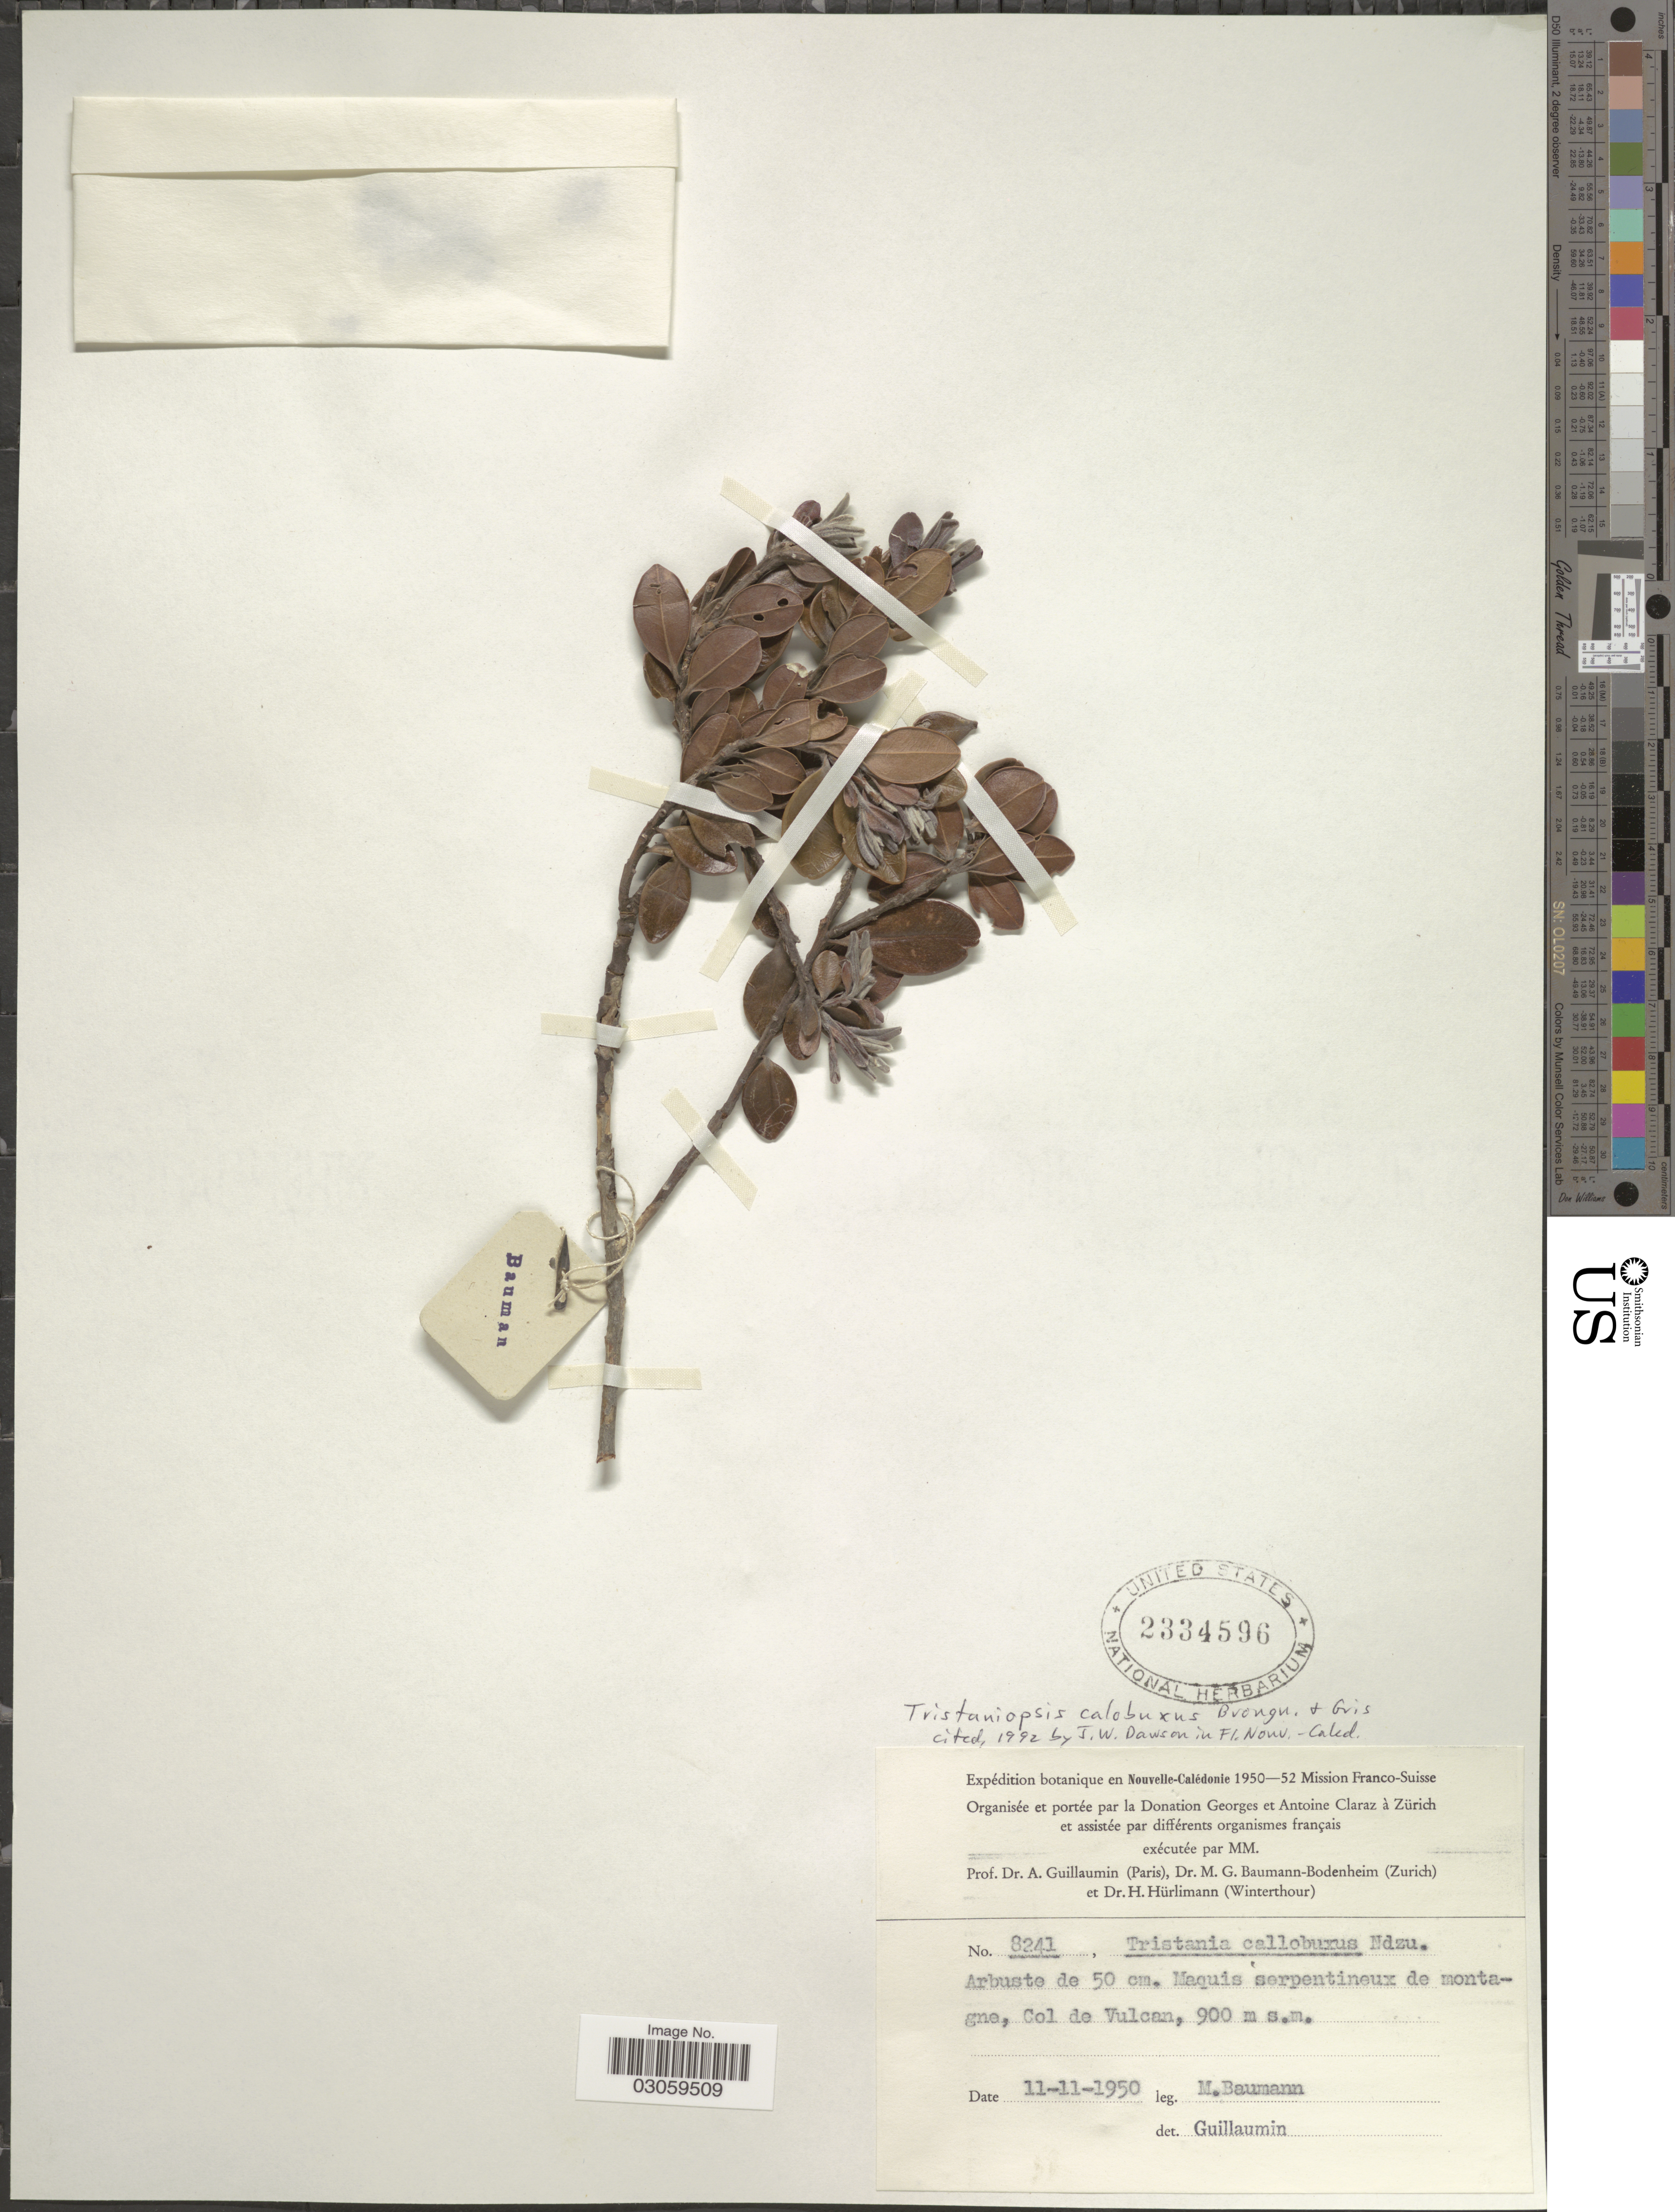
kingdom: Plantae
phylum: Tracheophyta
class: Magnoliopsida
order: Myrtales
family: Myrtaceae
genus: Tristaniopsis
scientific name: Tristaniopsis callobuxus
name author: Brongn. & Gris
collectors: M. Baumann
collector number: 8241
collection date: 1950-11-11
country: New Caledonia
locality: En Nouvelle Calédonie. Maquis serpentineux de montagne, Col de Vulcan.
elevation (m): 900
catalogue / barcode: US 2334596